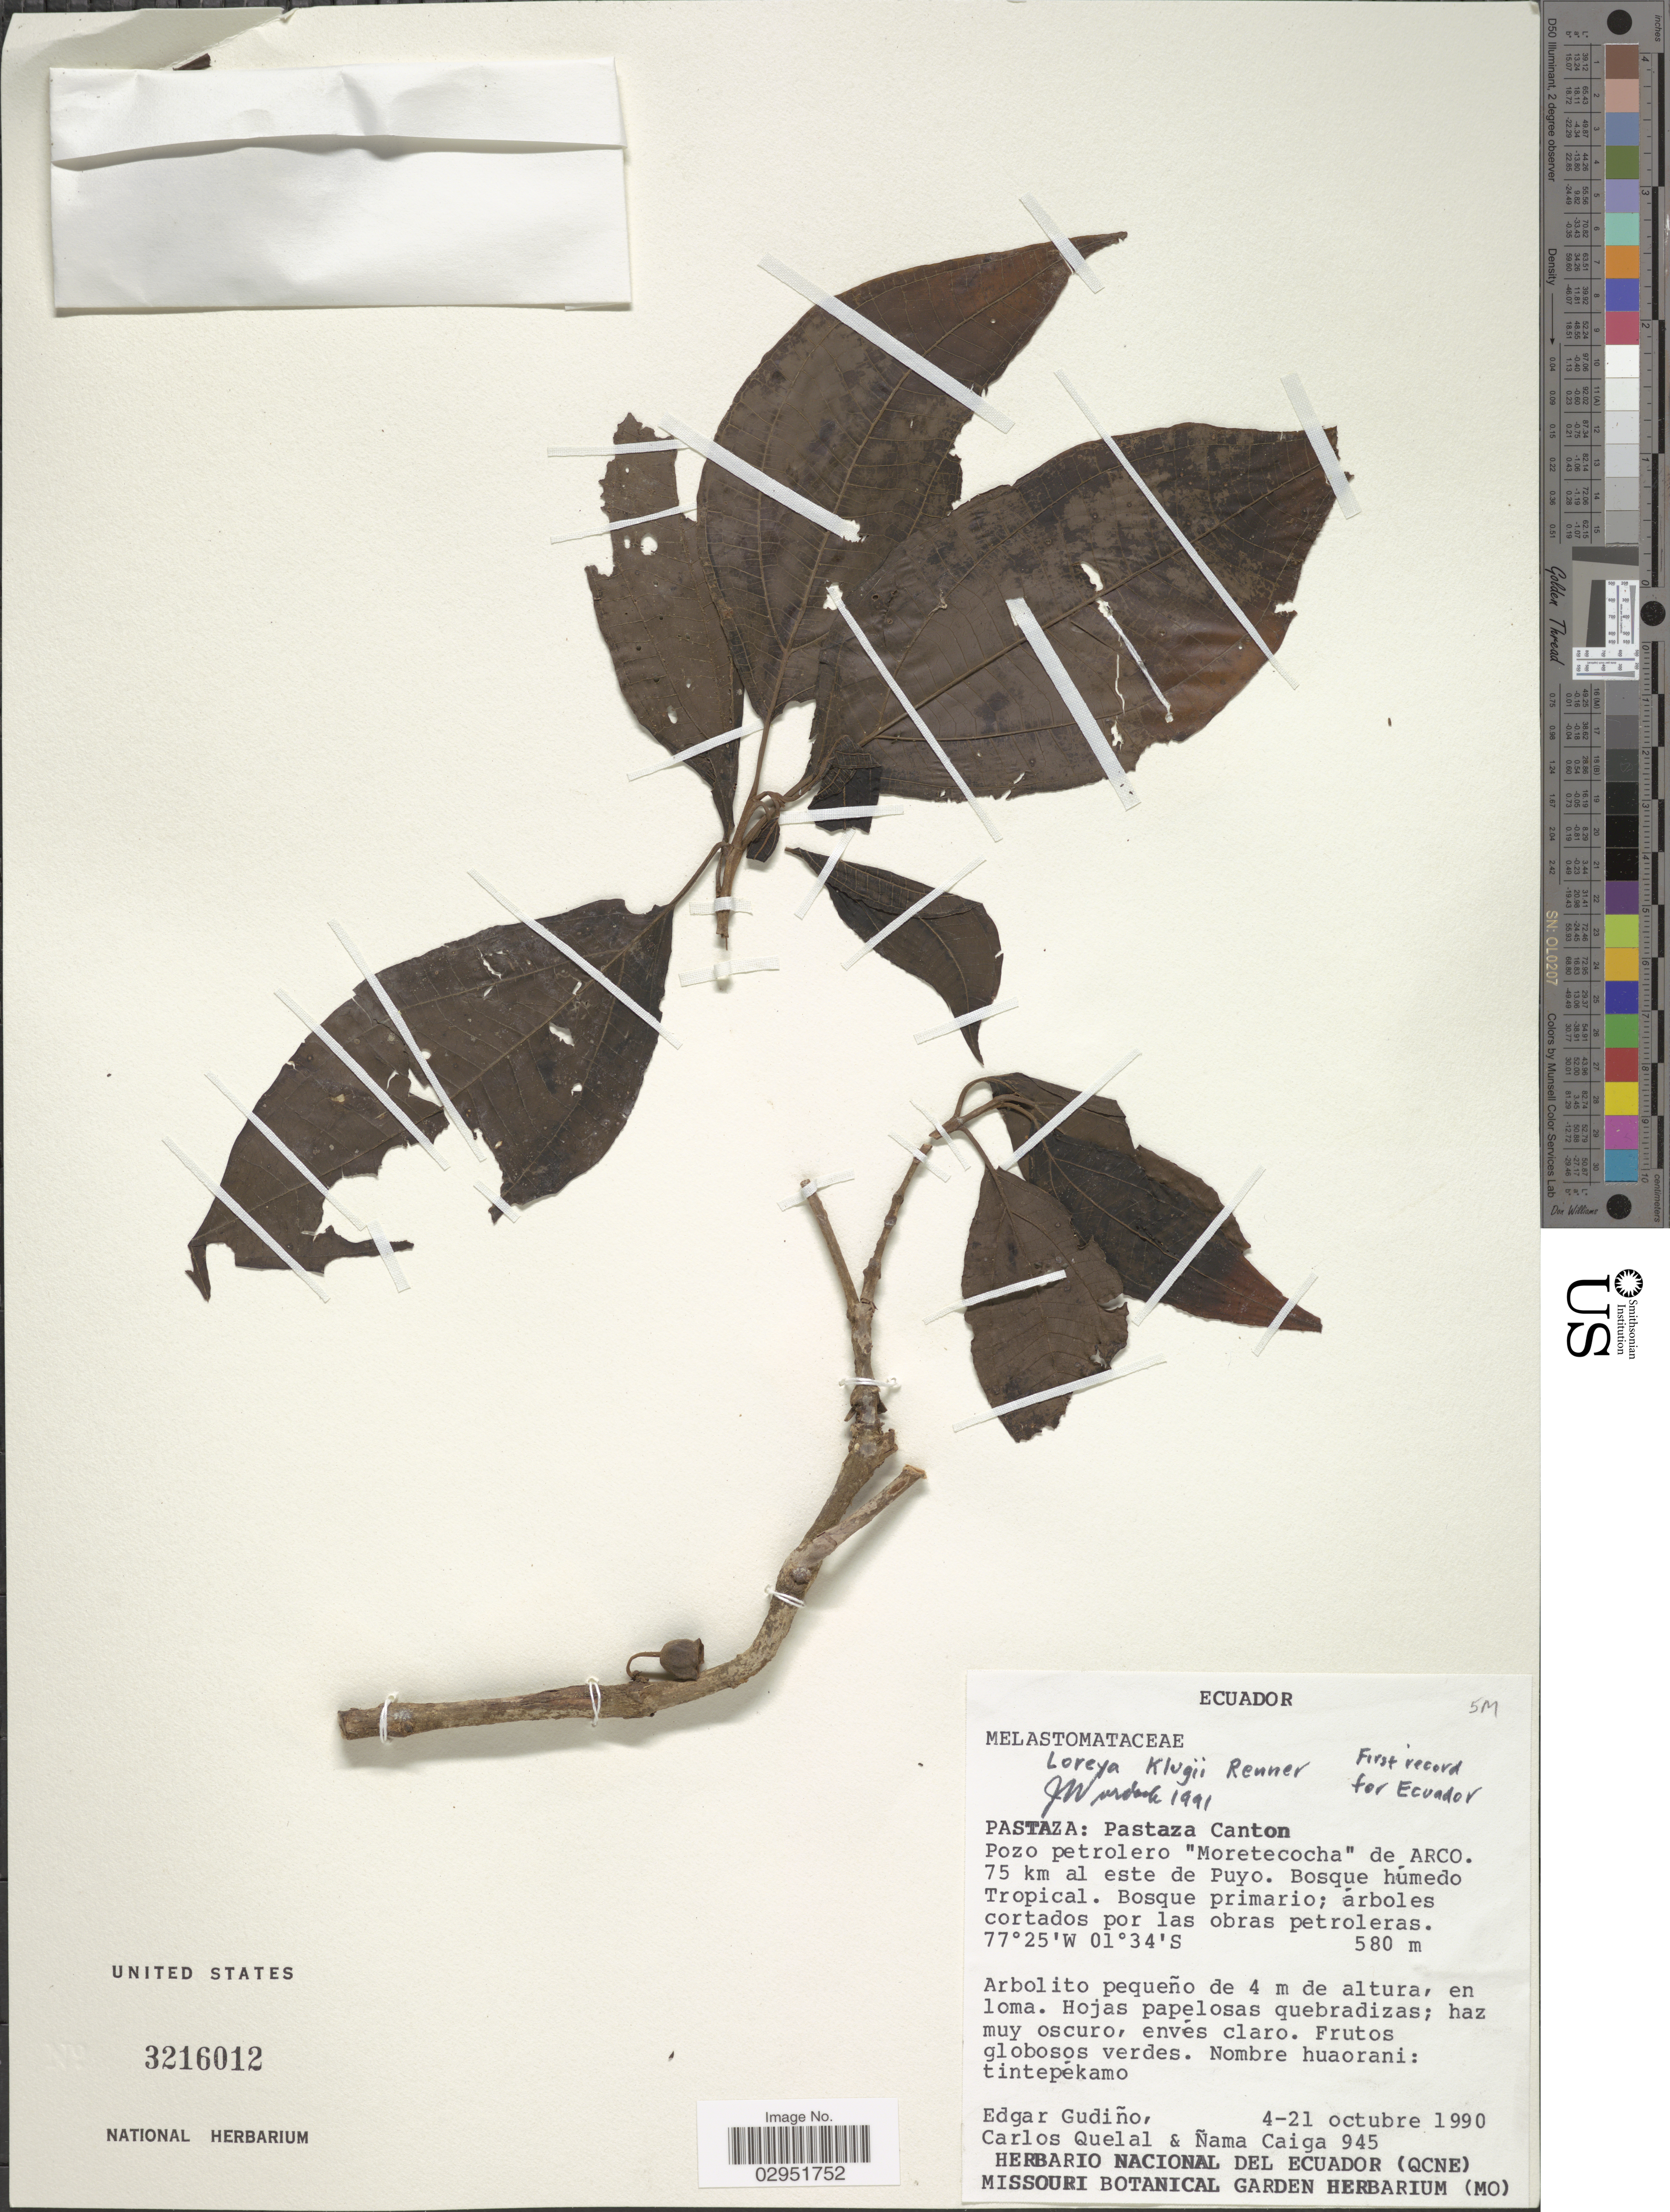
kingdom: Plantae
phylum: Tracheophyta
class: Magnoliopsida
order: Myrtales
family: Melastomataceae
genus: Bellucia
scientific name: Bellucia klugii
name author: (S.S. Renner) Penneys et al.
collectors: E. Gudiño, C. Quelal & Ñ. Caiga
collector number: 945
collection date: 1990-10-04/1990-10-21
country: Ecuador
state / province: Pastaza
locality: Pastaza: Pastaza Canton. Pozo petrolero "Moretecocha" de Arco. 75 km al este de Puyo.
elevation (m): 580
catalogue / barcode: US 3216012